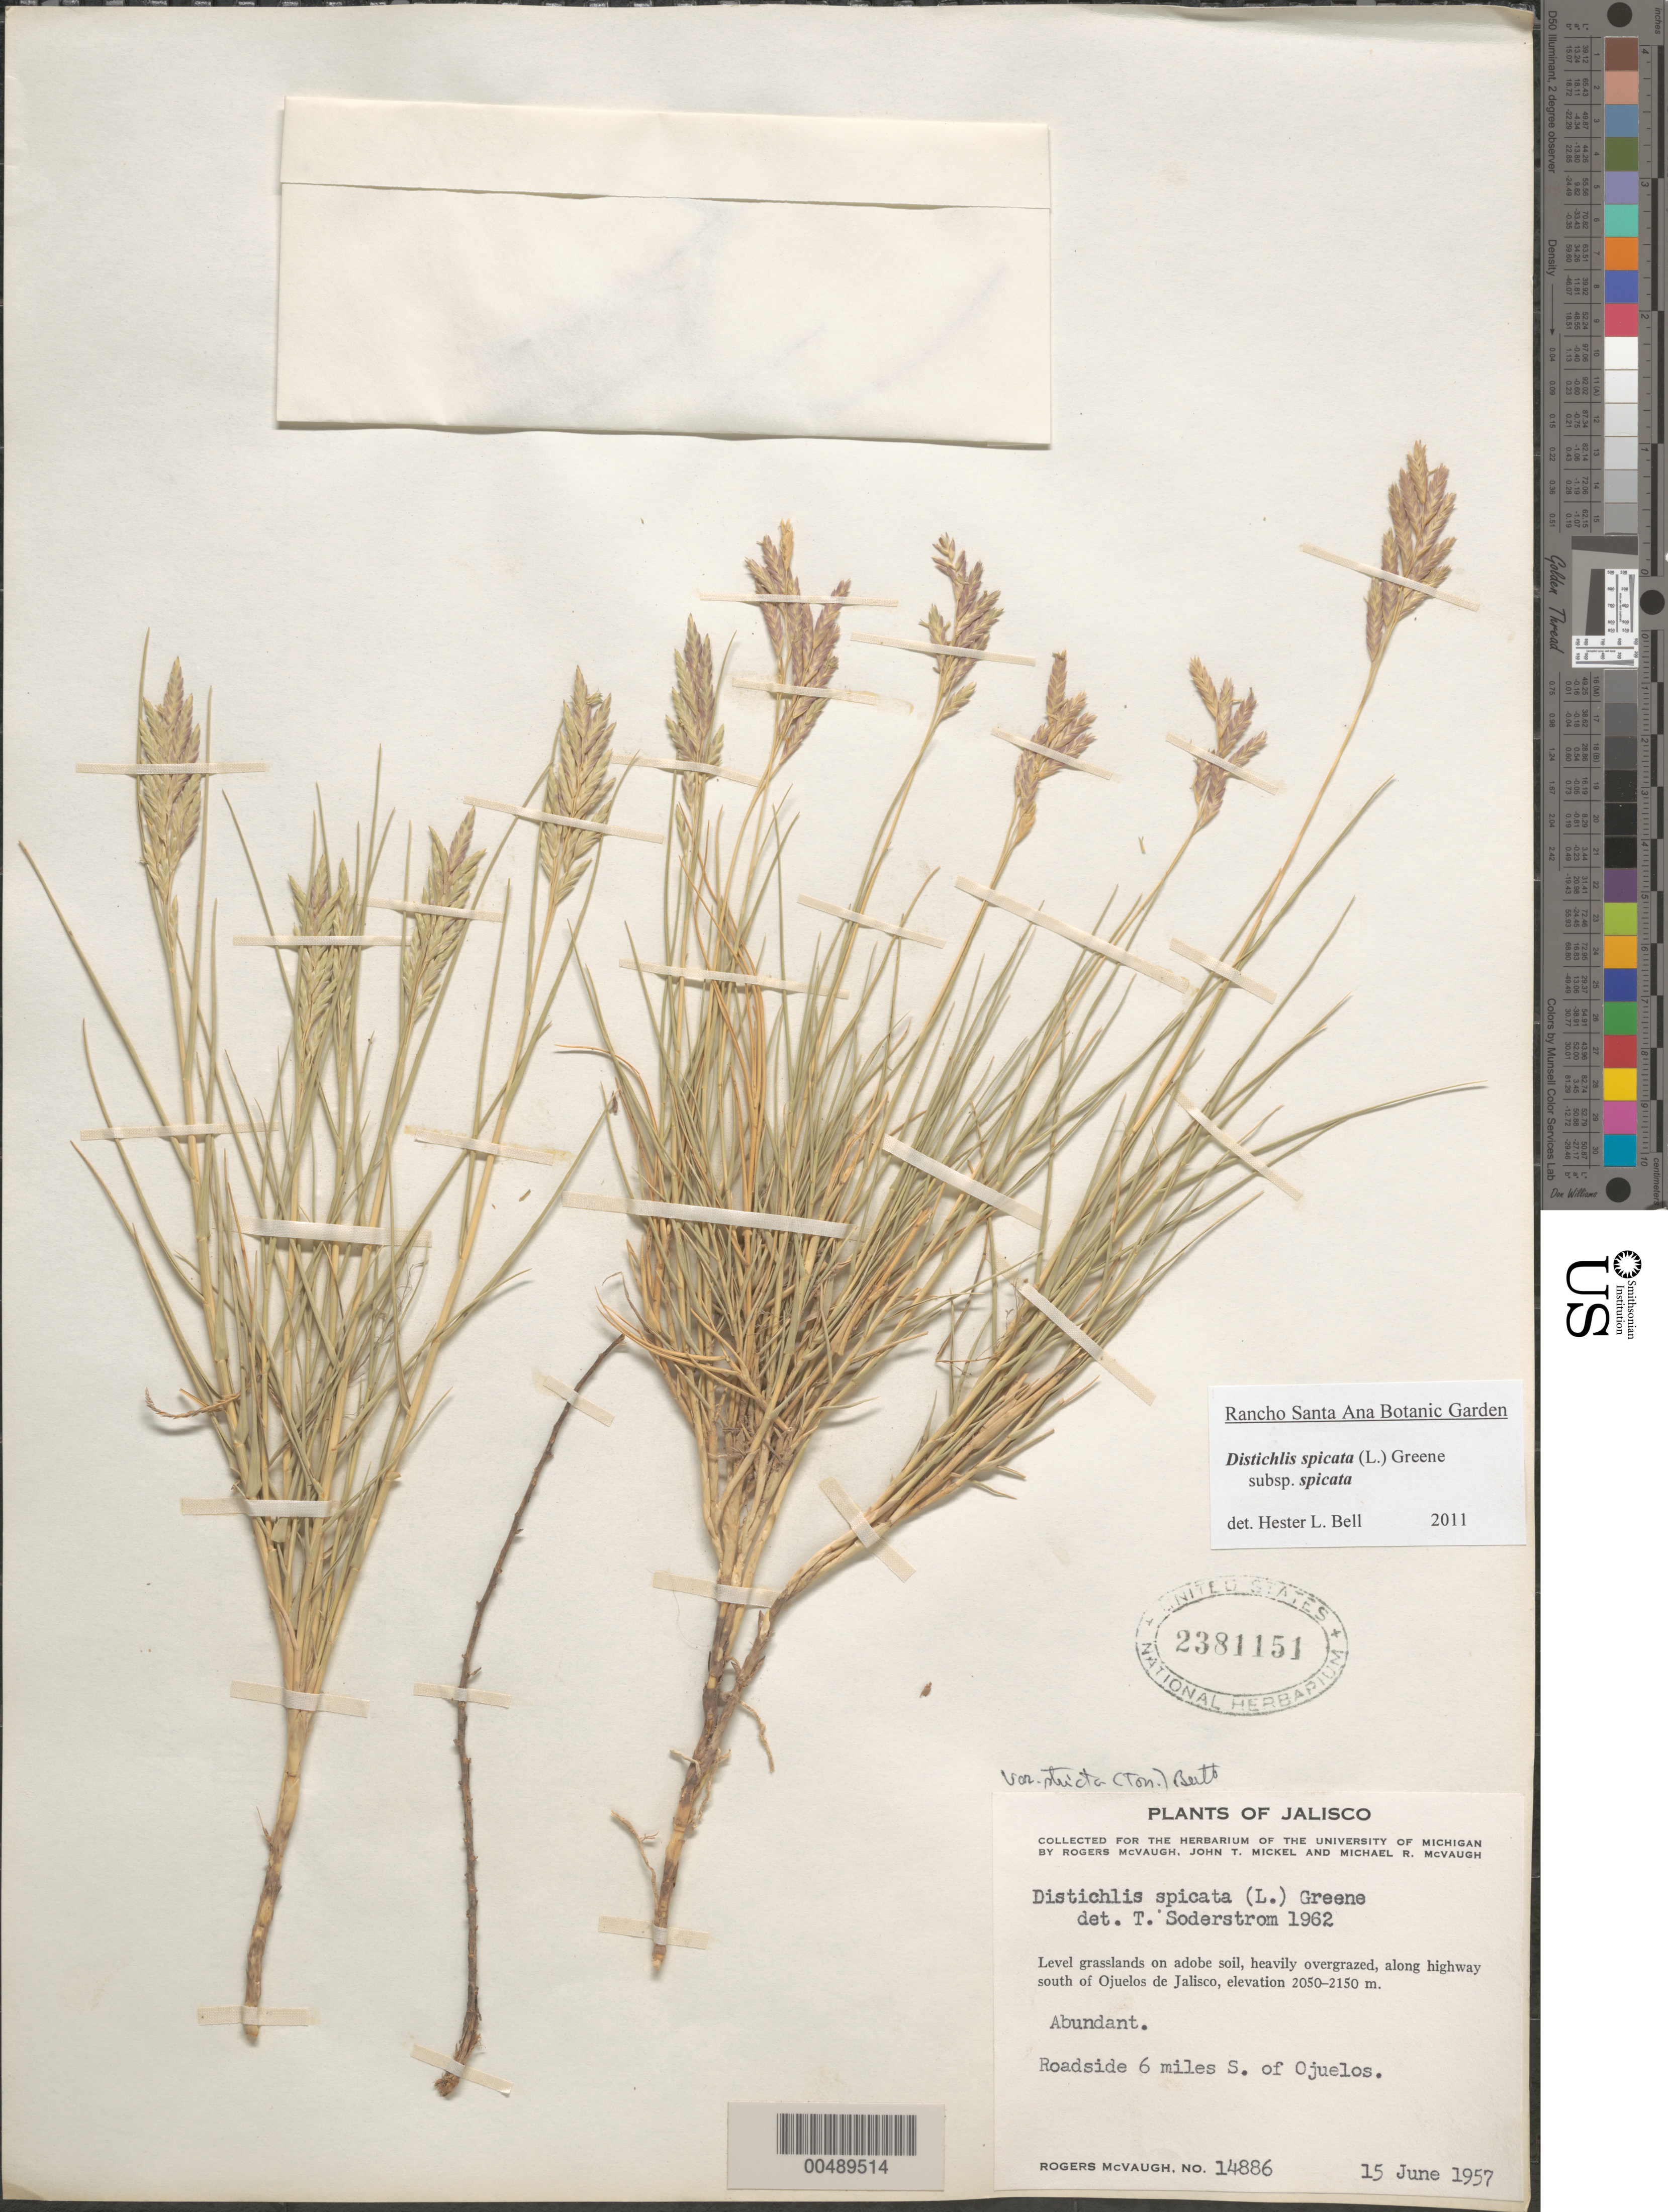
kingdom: Plantae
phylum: Tracheophyta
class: Liliopsida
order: Poales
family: Poaceae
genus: Distichlis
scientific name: Distichlis spicata subsp. spicata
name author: (L.) Greene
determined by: Bell, H. L.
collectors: R. McVaugh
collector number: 14886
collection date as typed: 15 Jun 1957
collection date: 1957-06-15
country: Mexico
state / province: Jalisco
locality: Along hwy S of Ojuelos de Jalisco, 6 mi S of Ojuelos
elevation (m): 2050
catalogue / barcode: US 2381151